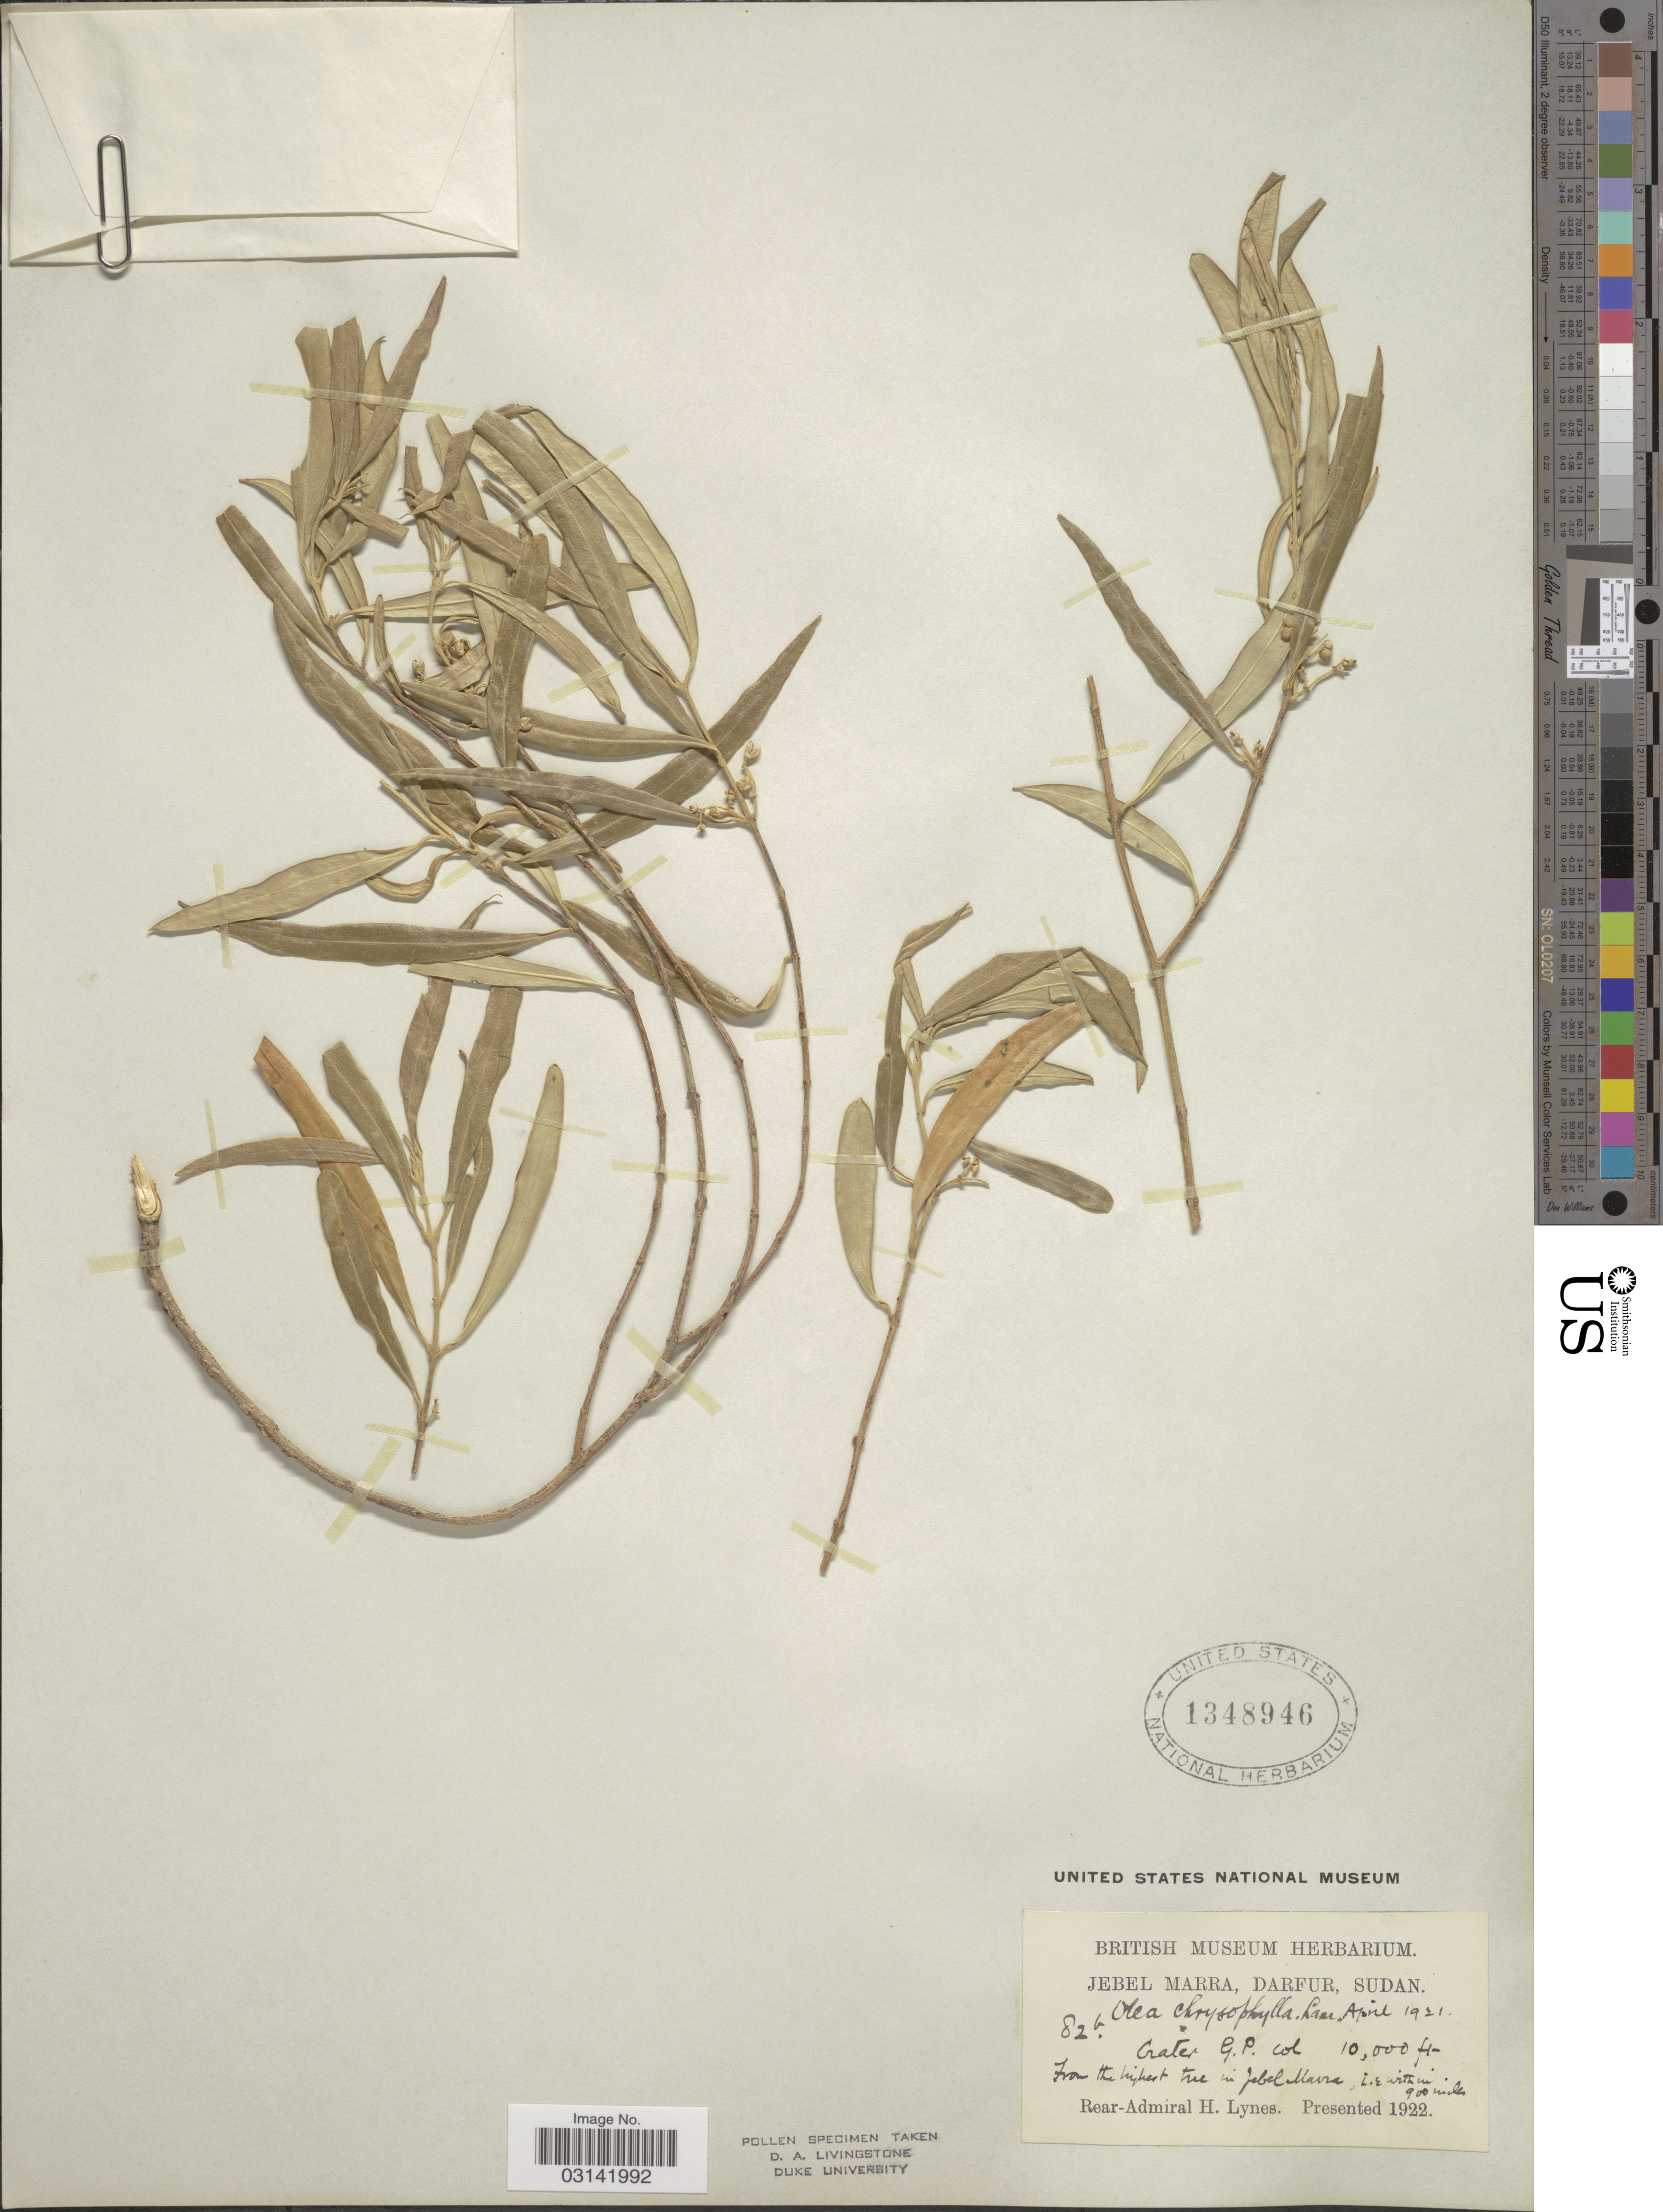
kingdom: Plantae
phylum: Tracheophyta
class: Magnoliopsida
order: Lamiales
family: Oleaceae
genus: Olea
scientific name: Olea chrysophylla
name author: Lam.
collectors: G. Crater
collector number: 82b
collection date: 1921-04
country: Sudan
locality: Jebel Marra, Darfur, From the highest tree in Jebel Mavra, i.E. within 900 miles.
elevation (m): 3048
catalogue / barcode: US 1348946